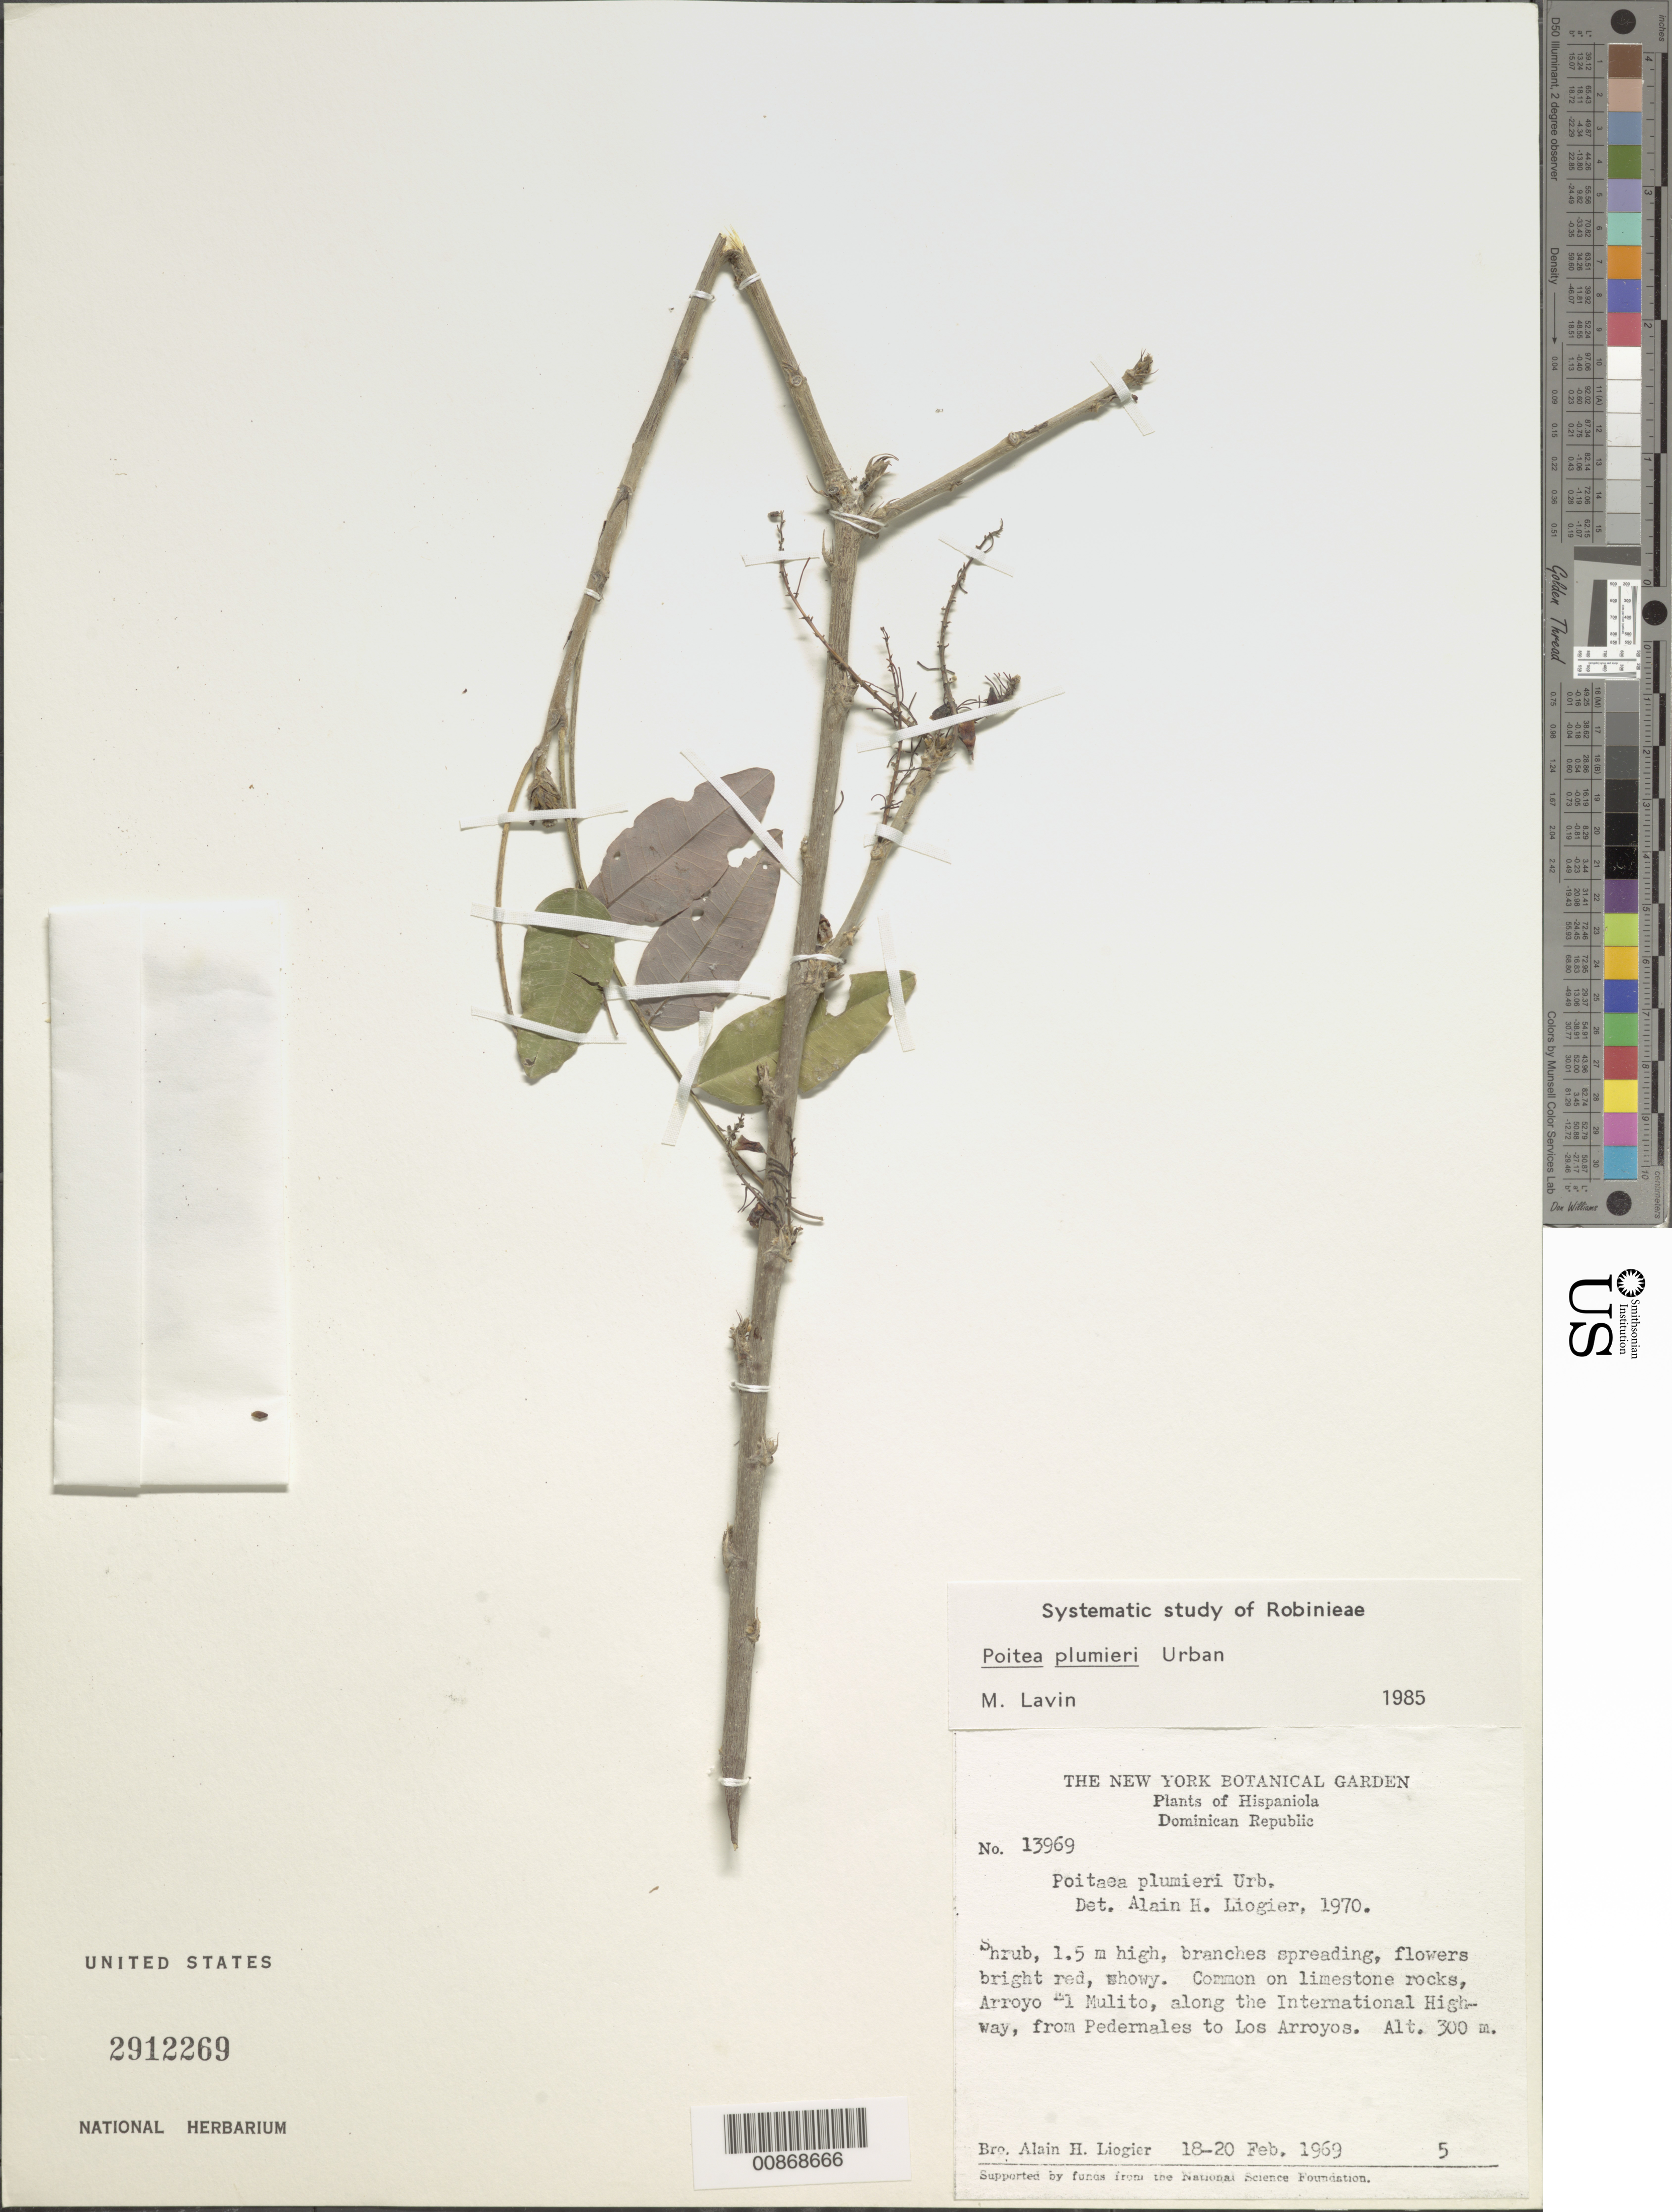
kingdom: Plantae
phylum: Tracheophyta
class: Magnoliopsida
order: Fabales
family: Fabaceae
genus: Poitea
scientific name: Poitea plumieri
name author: Urb.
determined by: Lavin, M.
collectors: A. H. Liogier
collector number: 13969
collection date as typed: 18 Feb 1969 to 20 Feb 1969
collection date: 1969-02-18/1969-02-20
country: Dominican Republic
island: Hispaniola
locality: Arroyo El Mulito, along the International Highway, from Pedernales to Los Arroyos.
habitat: Common in limestone rocks.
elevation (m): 300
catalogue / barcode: US 2912269